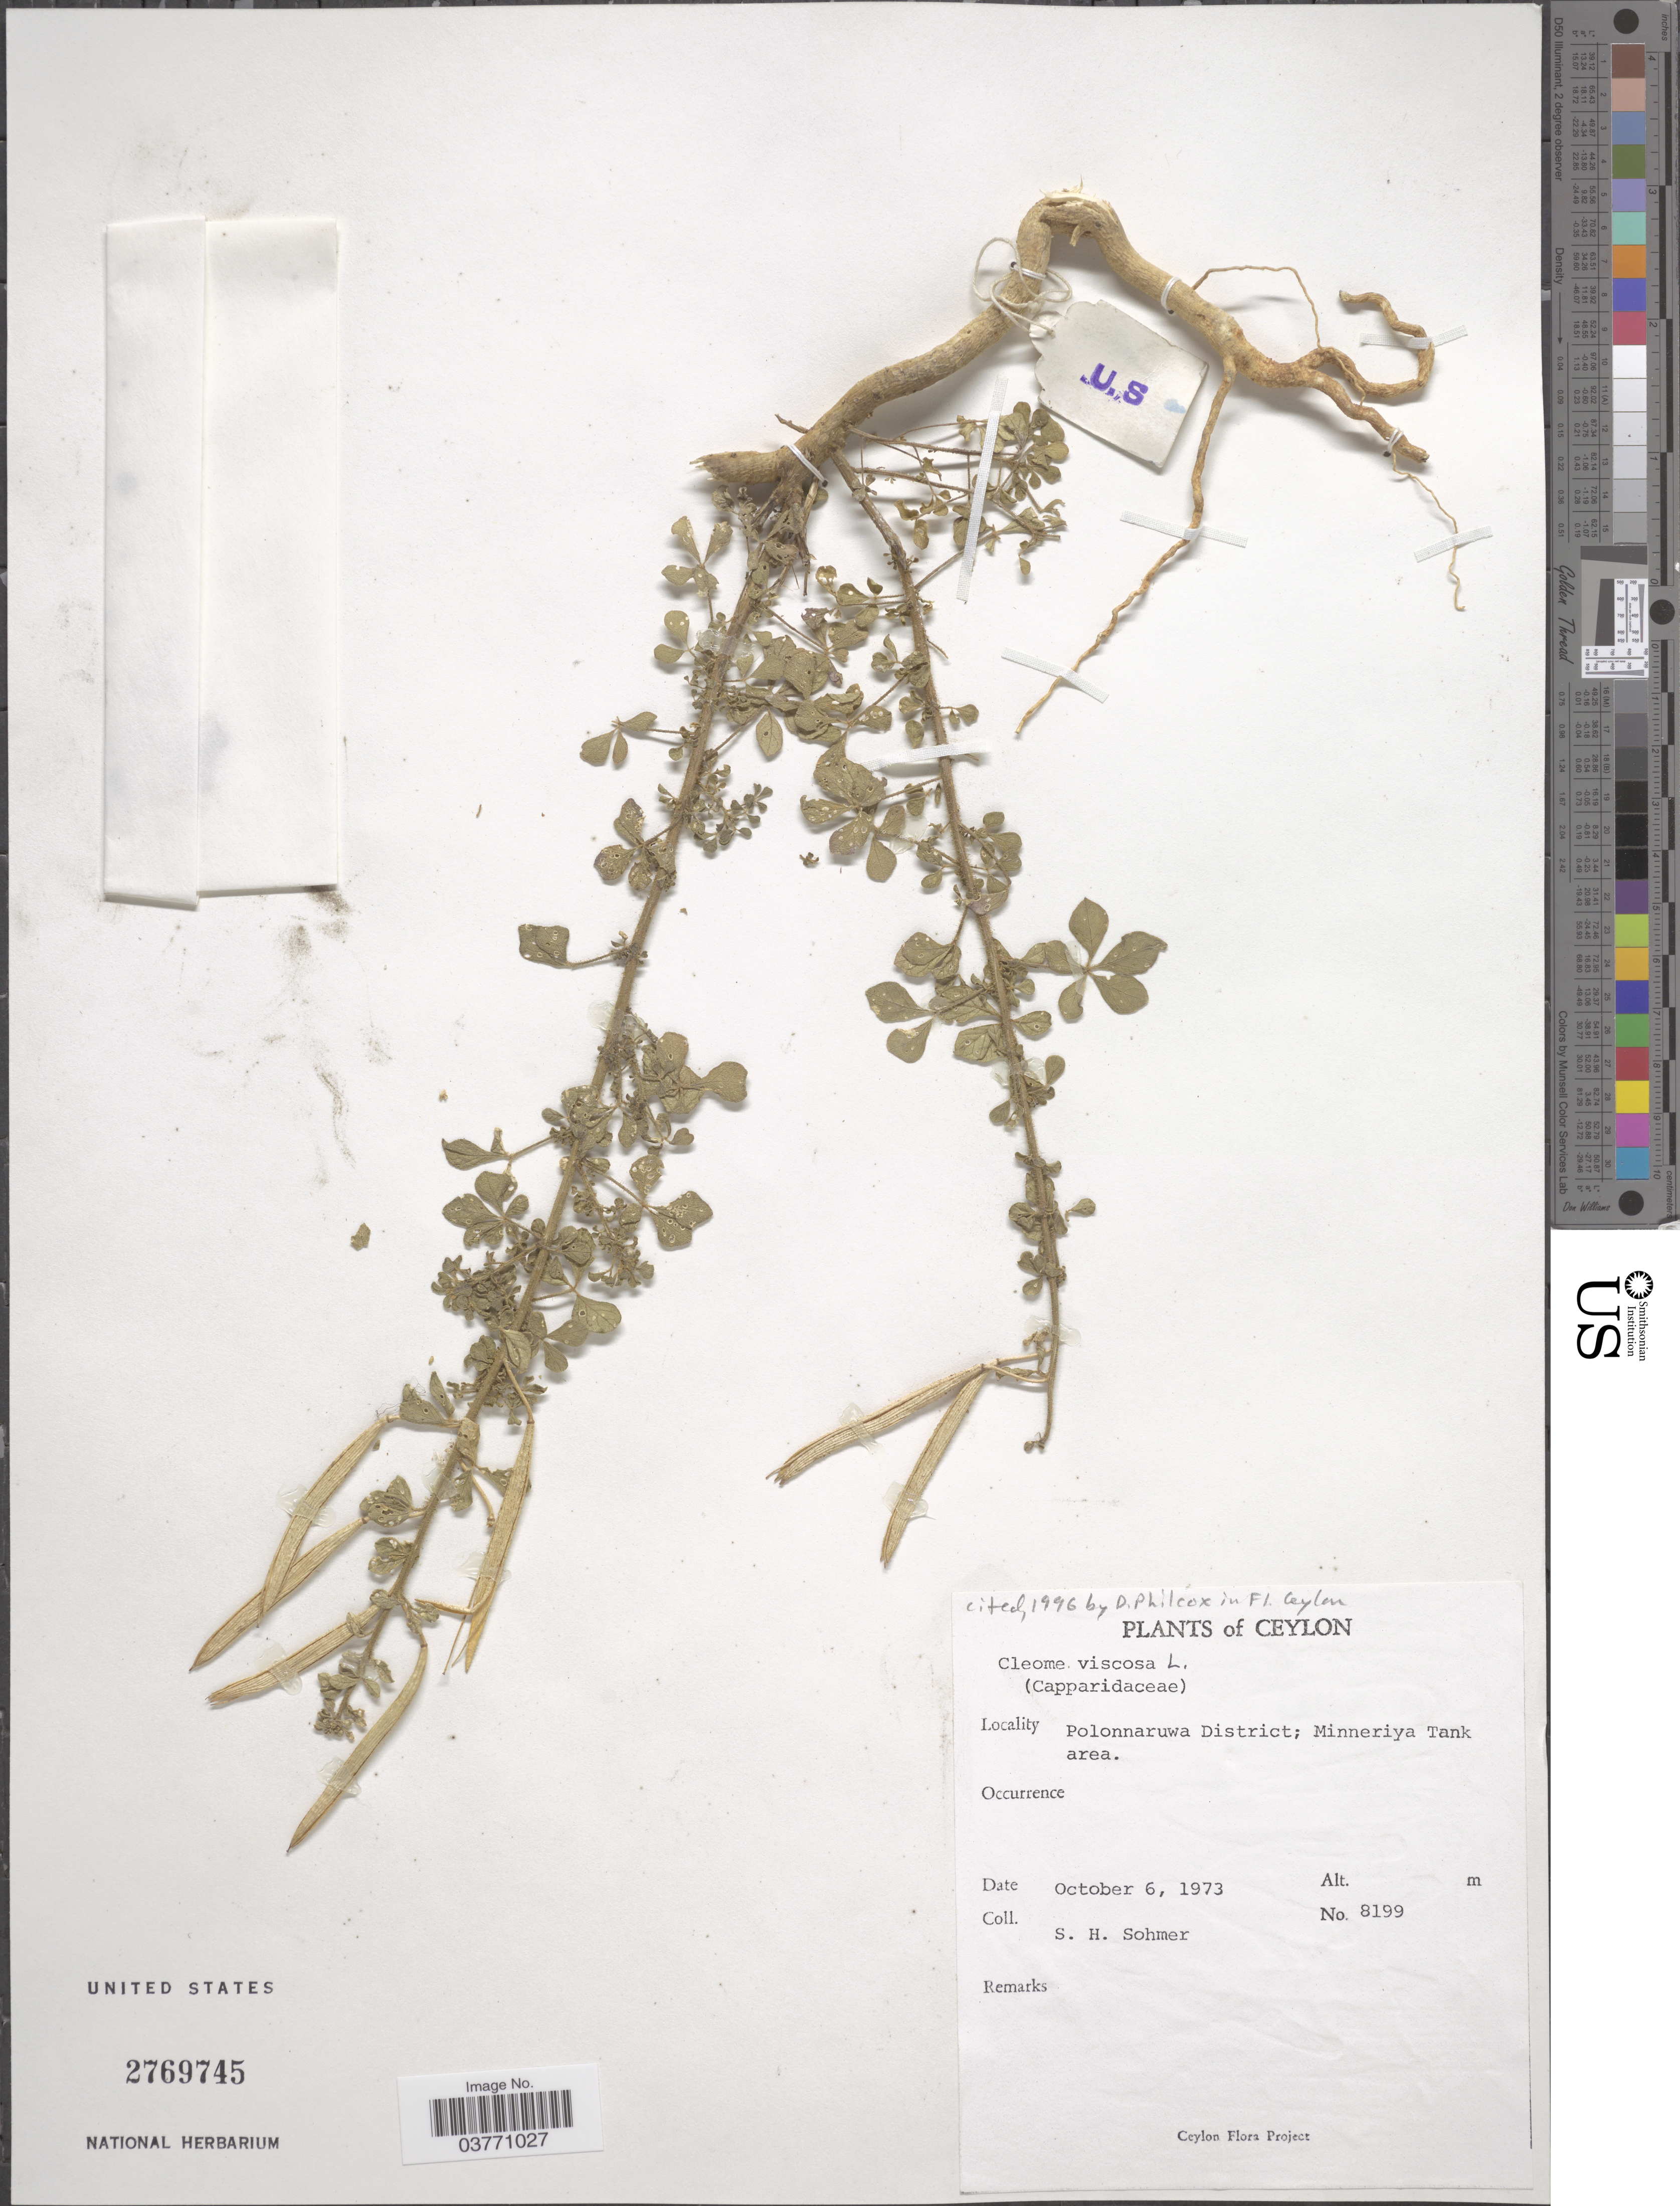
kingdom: Plantae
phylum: Tracheophyta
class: Magnoliopsida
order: Brassicales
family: Cleomaceae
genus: Arivela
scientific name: Arivela viscosa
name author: (L.) Raf.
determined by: Strong, M. T., (US), Smithsonian Institution - National Museum of Natural History (UNITED STATES)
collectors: S. H. Sohmer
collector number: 8199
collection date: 1973-10-06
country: Sri Lanka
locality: Ceylon. Polonnaruwa District; Minneriya Tank area.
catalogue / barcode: US 2769745